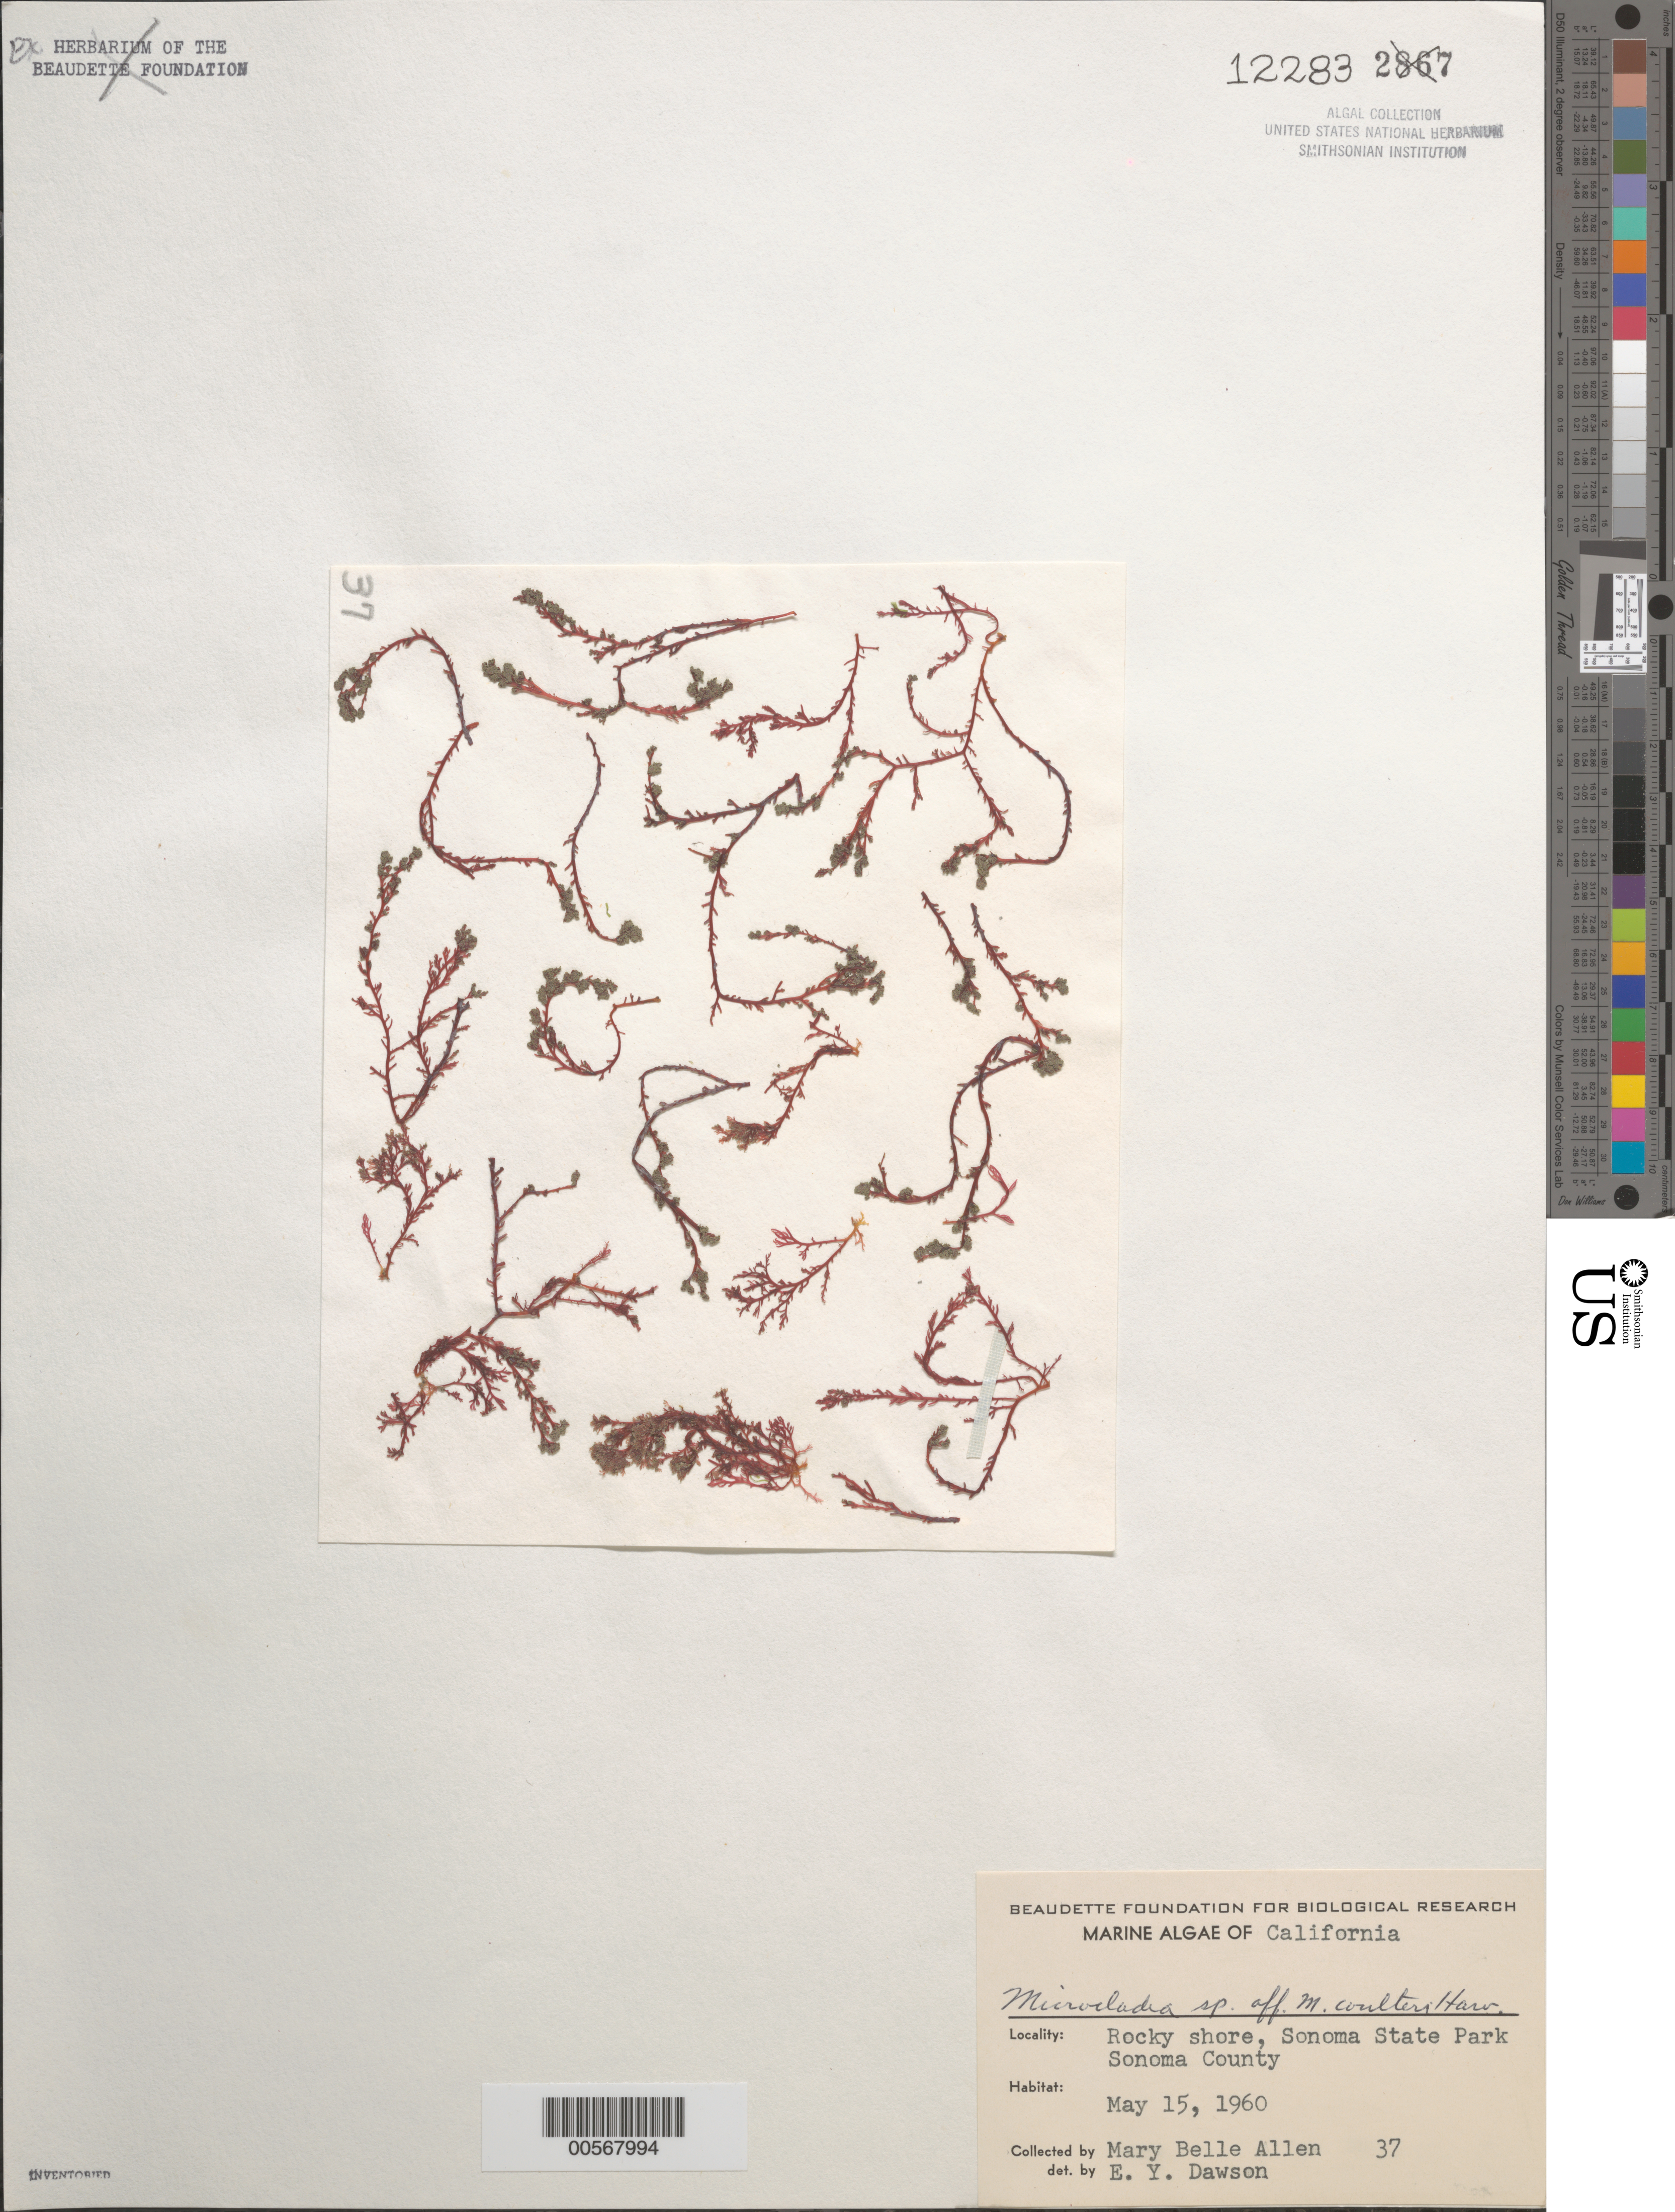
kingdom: Plantae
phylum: Rhodophyta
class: Florideophyceae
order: Ceramiales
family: Ceramiaceae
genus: Microcladia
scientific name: Microcladia coulteri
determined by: Dawson, E. Y.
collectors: M. B. Allen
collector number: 37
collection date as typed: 15 May 1960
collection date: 1960-05-15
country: United States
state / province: California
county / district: Sonoma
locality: Sonoma State Park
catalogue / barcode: US 12283